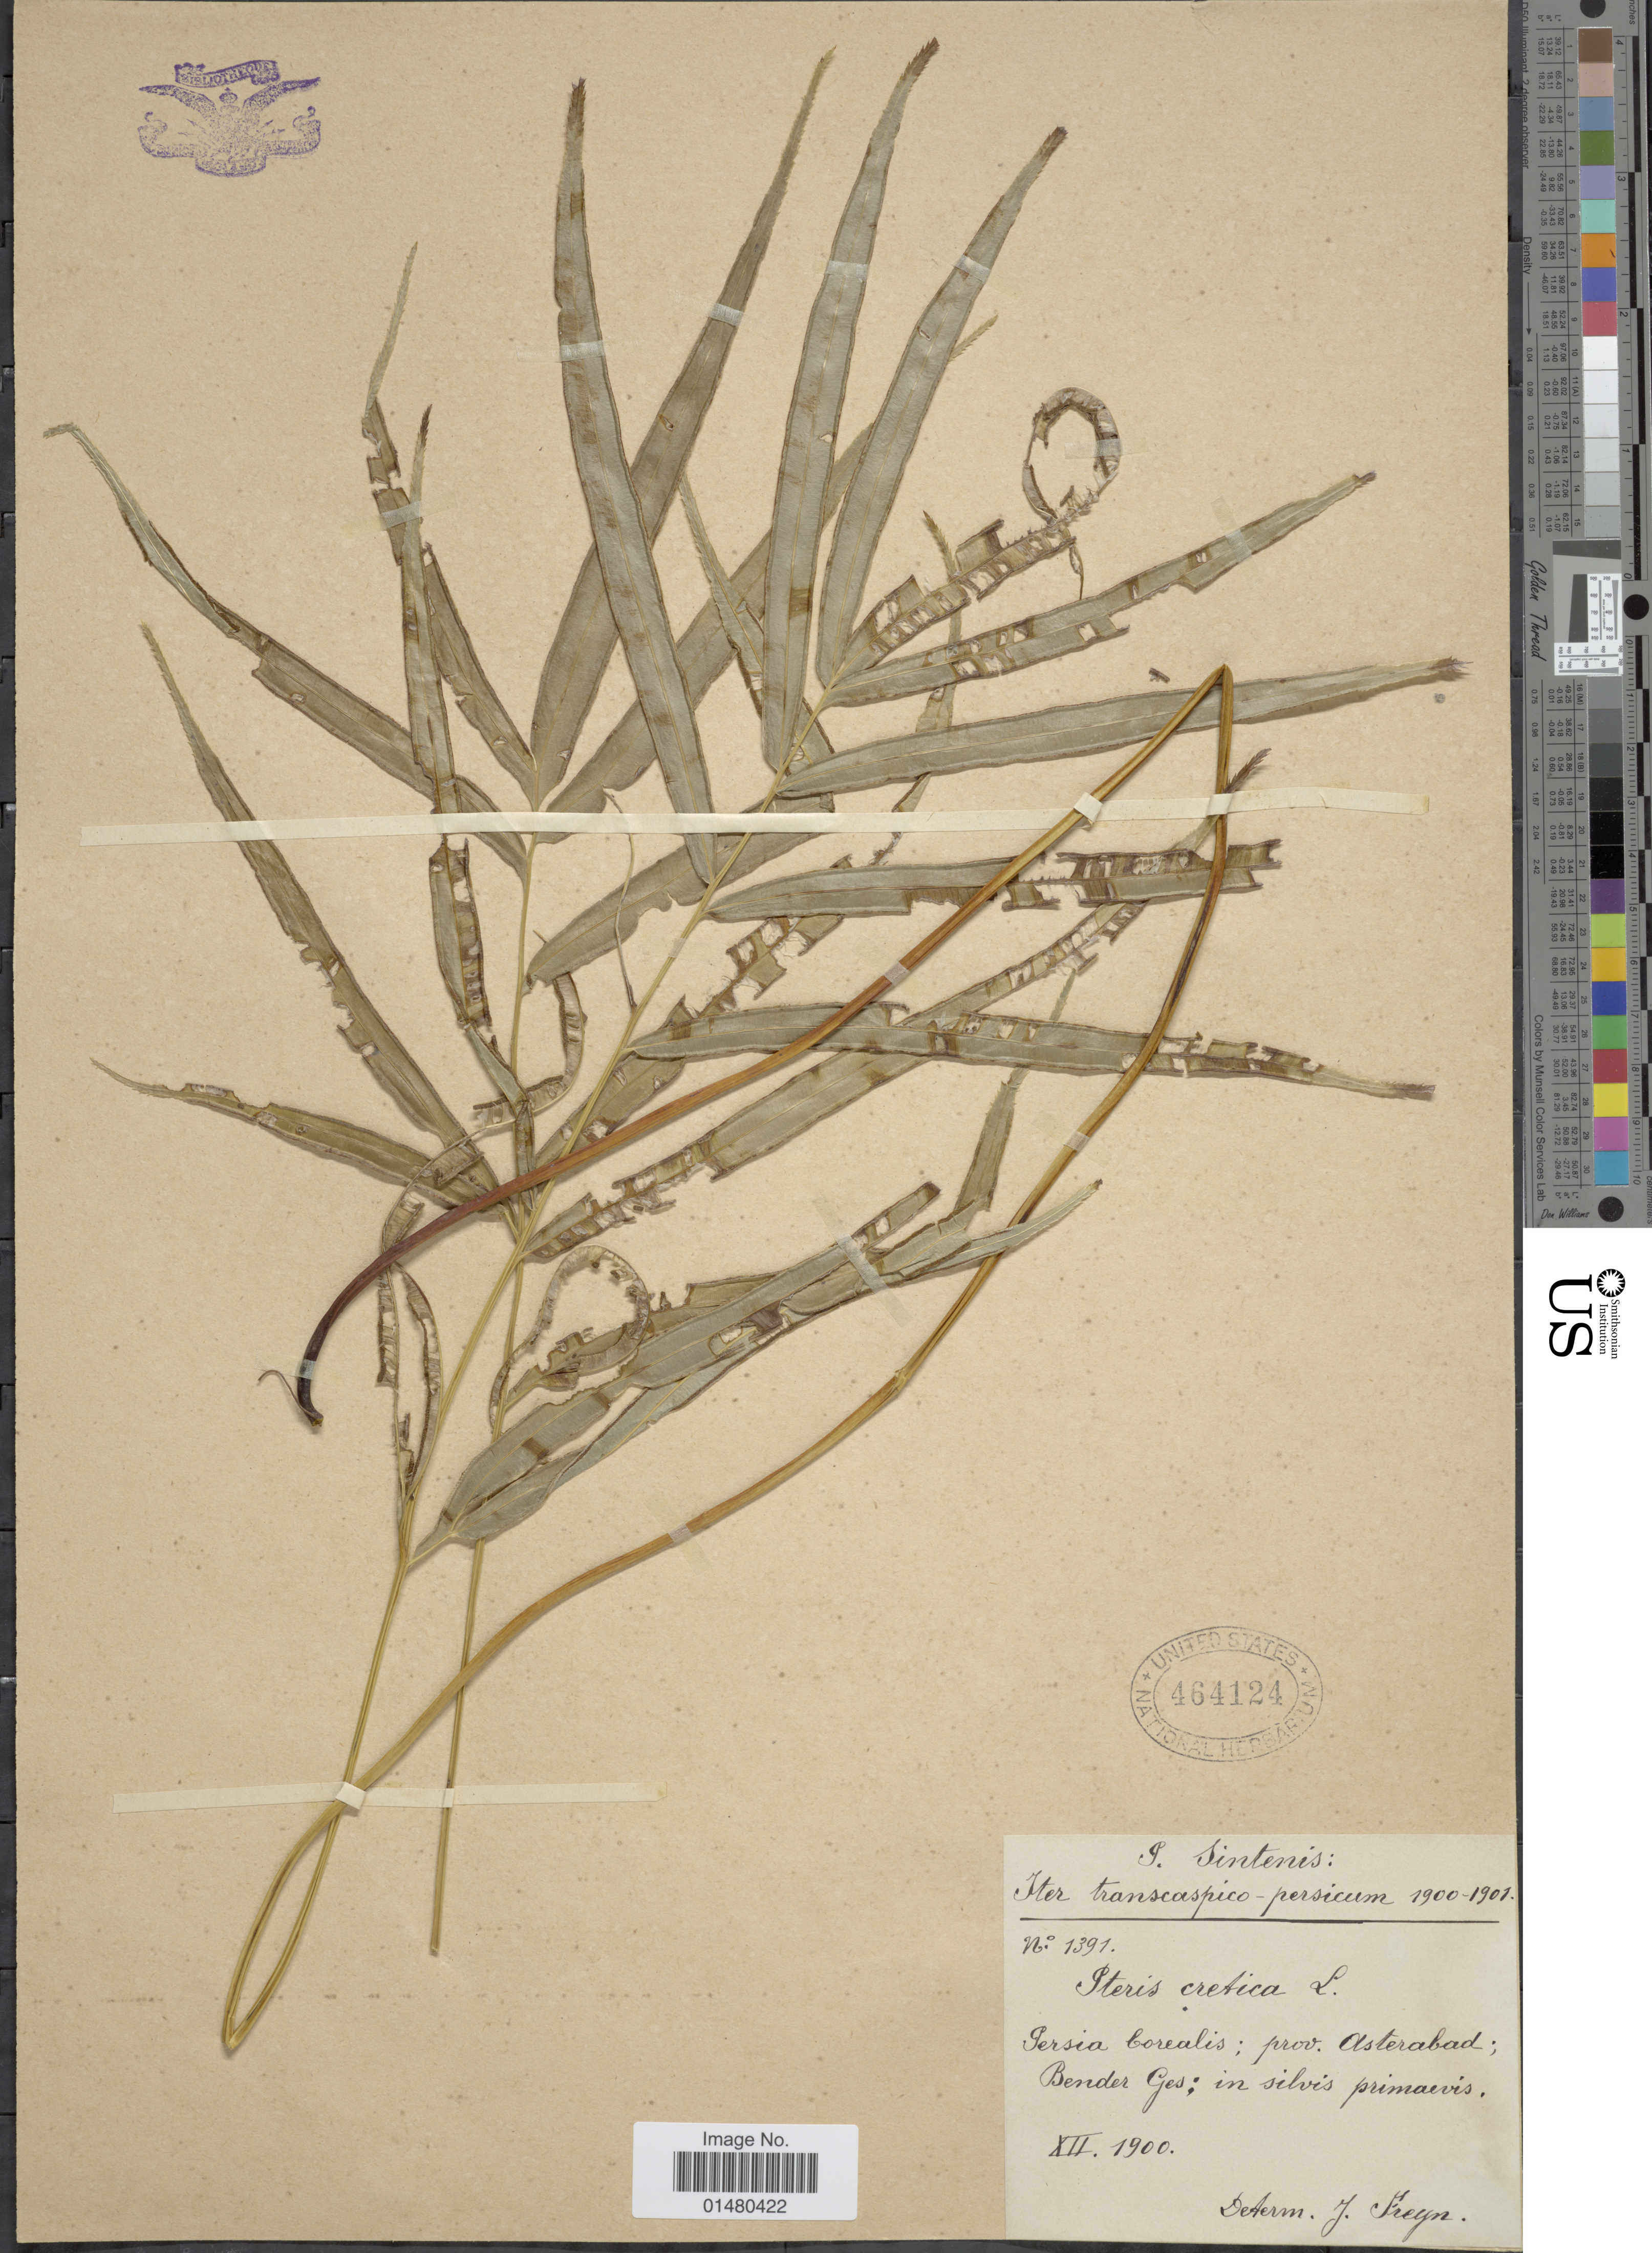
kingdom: Plantae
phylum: Tracheophyta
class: Polypodiopsida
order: Polypodiales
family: Pteridaceae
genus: Pteris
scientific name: Pteris cretica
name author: L.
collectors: P. Sintenis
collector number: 1391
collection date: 1900-12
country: Iran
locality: Persia borealis; prov. Ateraband; Bender Ges; in silvis primaevis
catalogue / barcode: US 464124